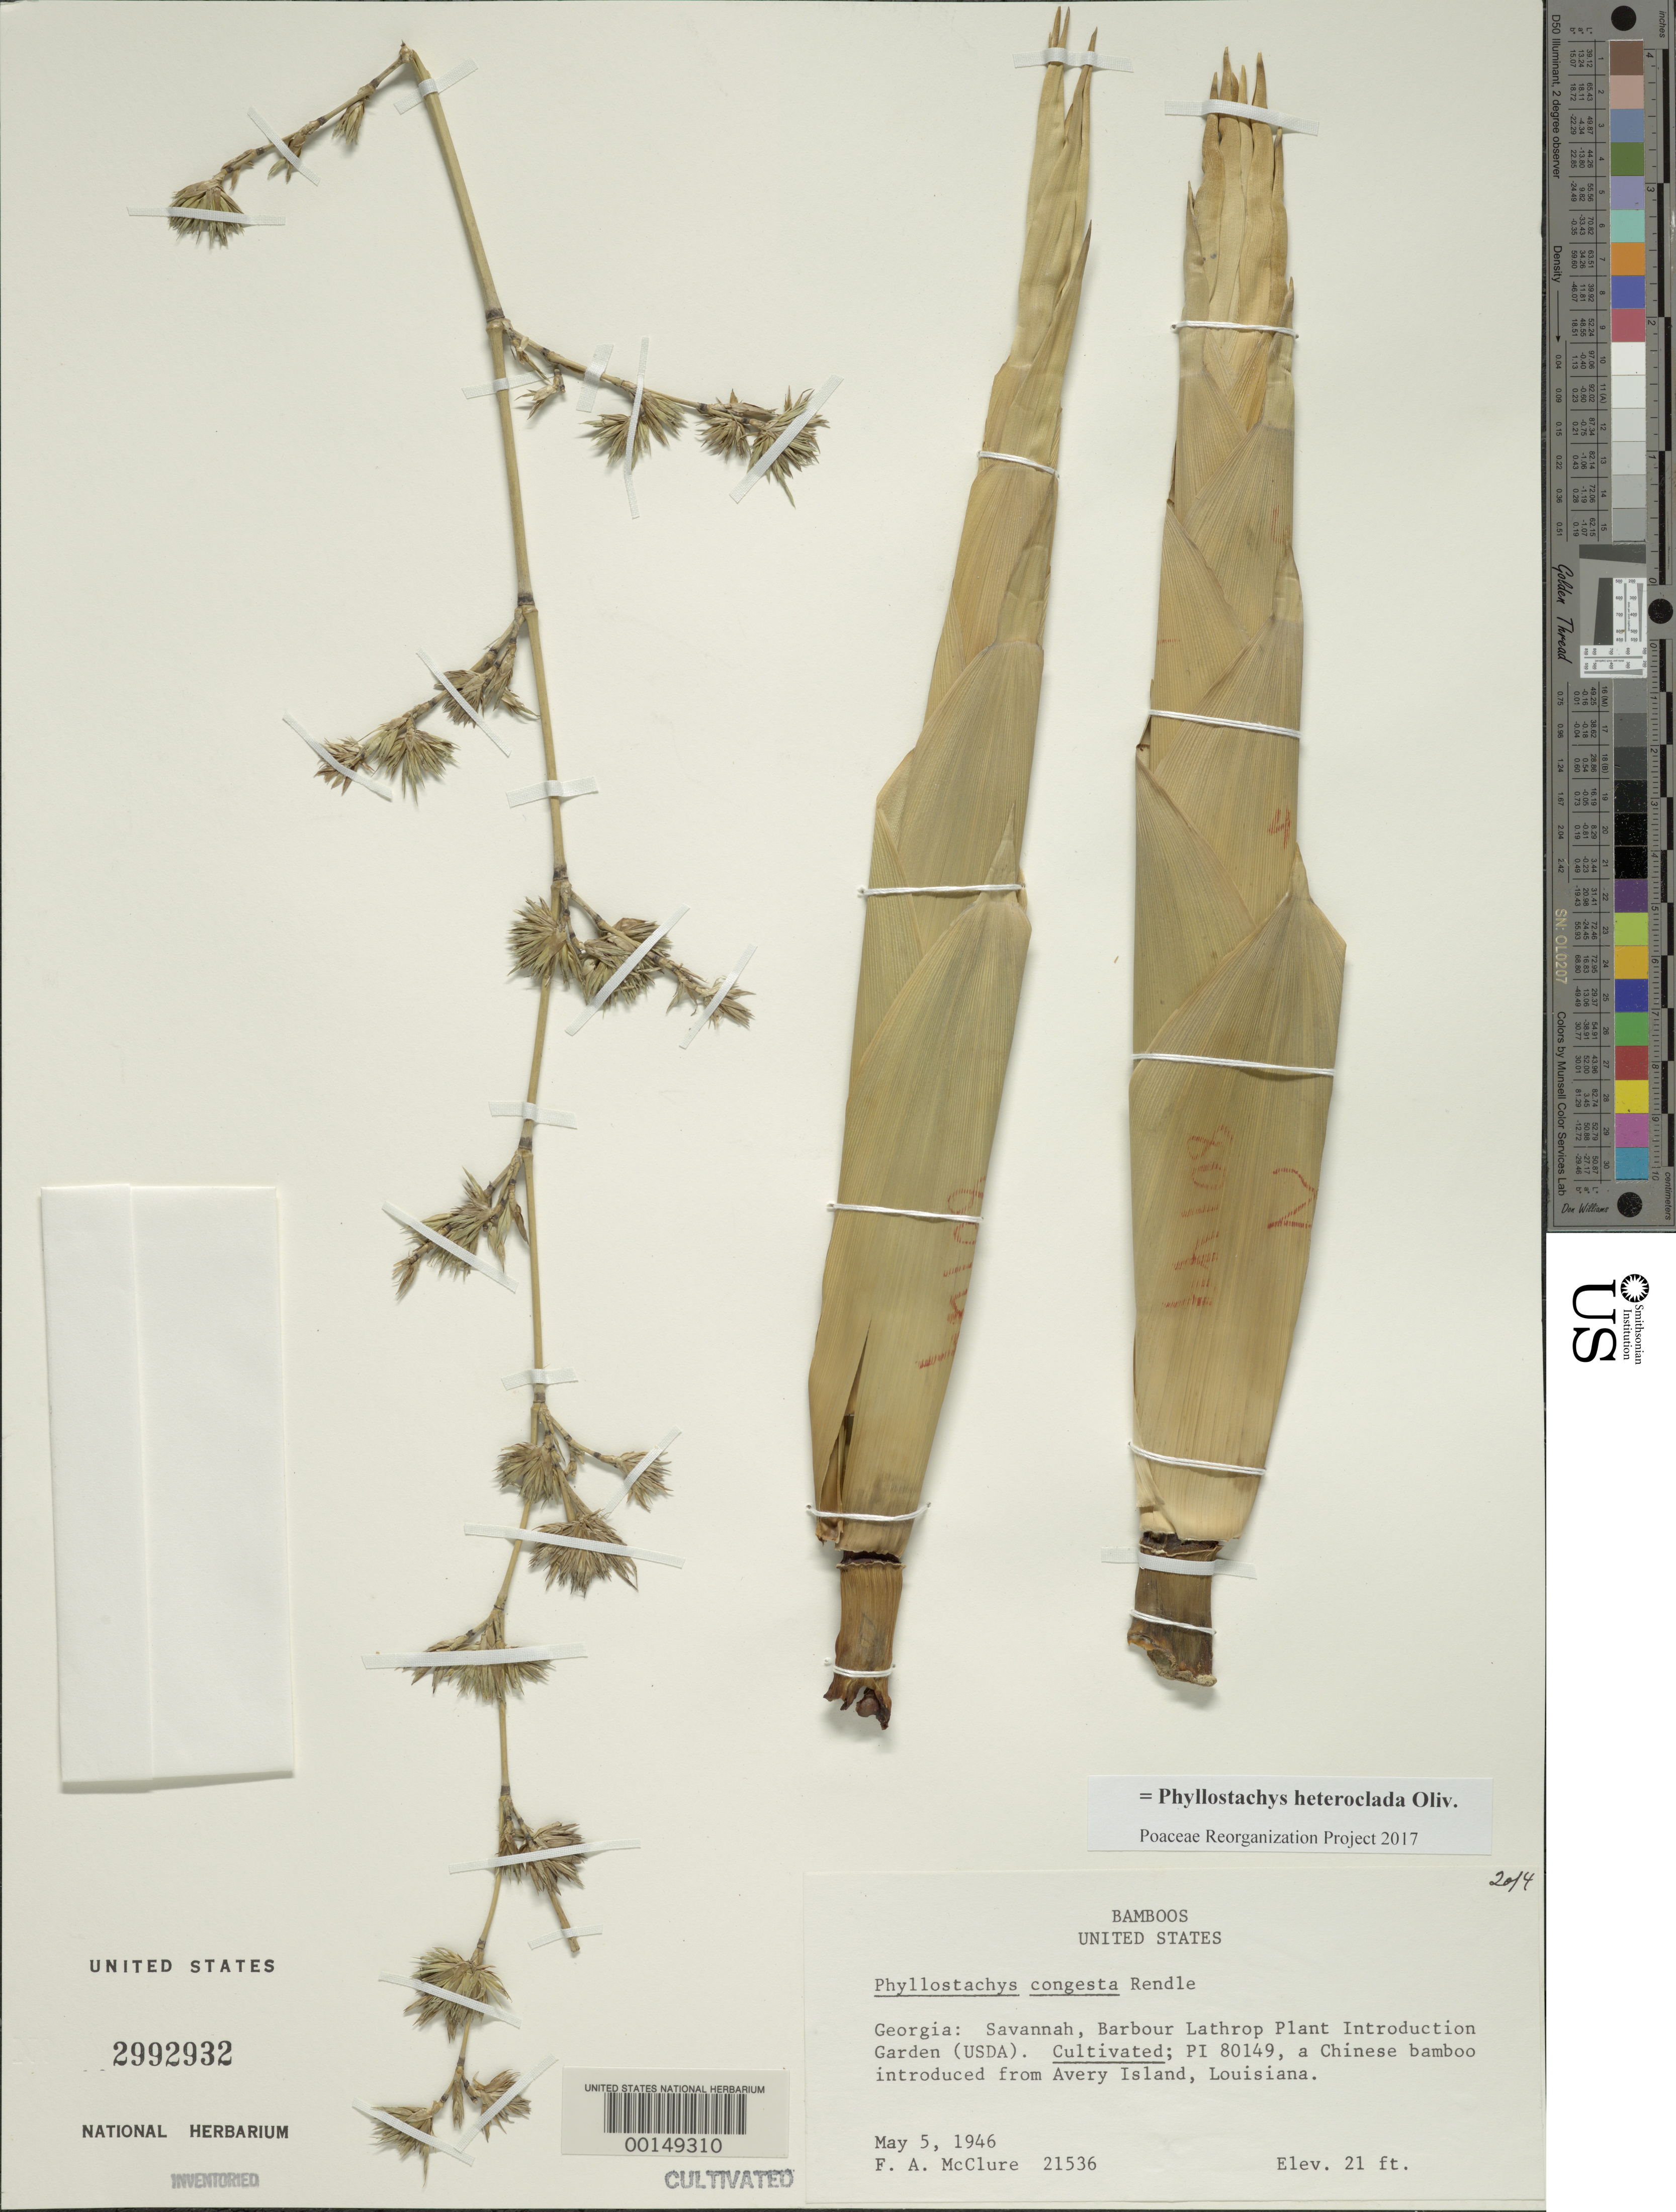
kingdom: Plantae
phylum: Tracheophyta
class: Liliopsida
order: Poales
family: Poaceae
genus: Phyllostachys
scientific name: Phyllostachys heteroclada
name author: Oliv.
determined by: Poaceae Reorganization Project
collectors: F. A. McClure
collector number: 21536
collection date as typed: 05 May 1946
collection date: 1946-05-05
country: United States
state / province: Georgia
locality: Savannha, barbour lathrop p.i. garden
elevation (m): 6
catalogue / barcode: US 2992932